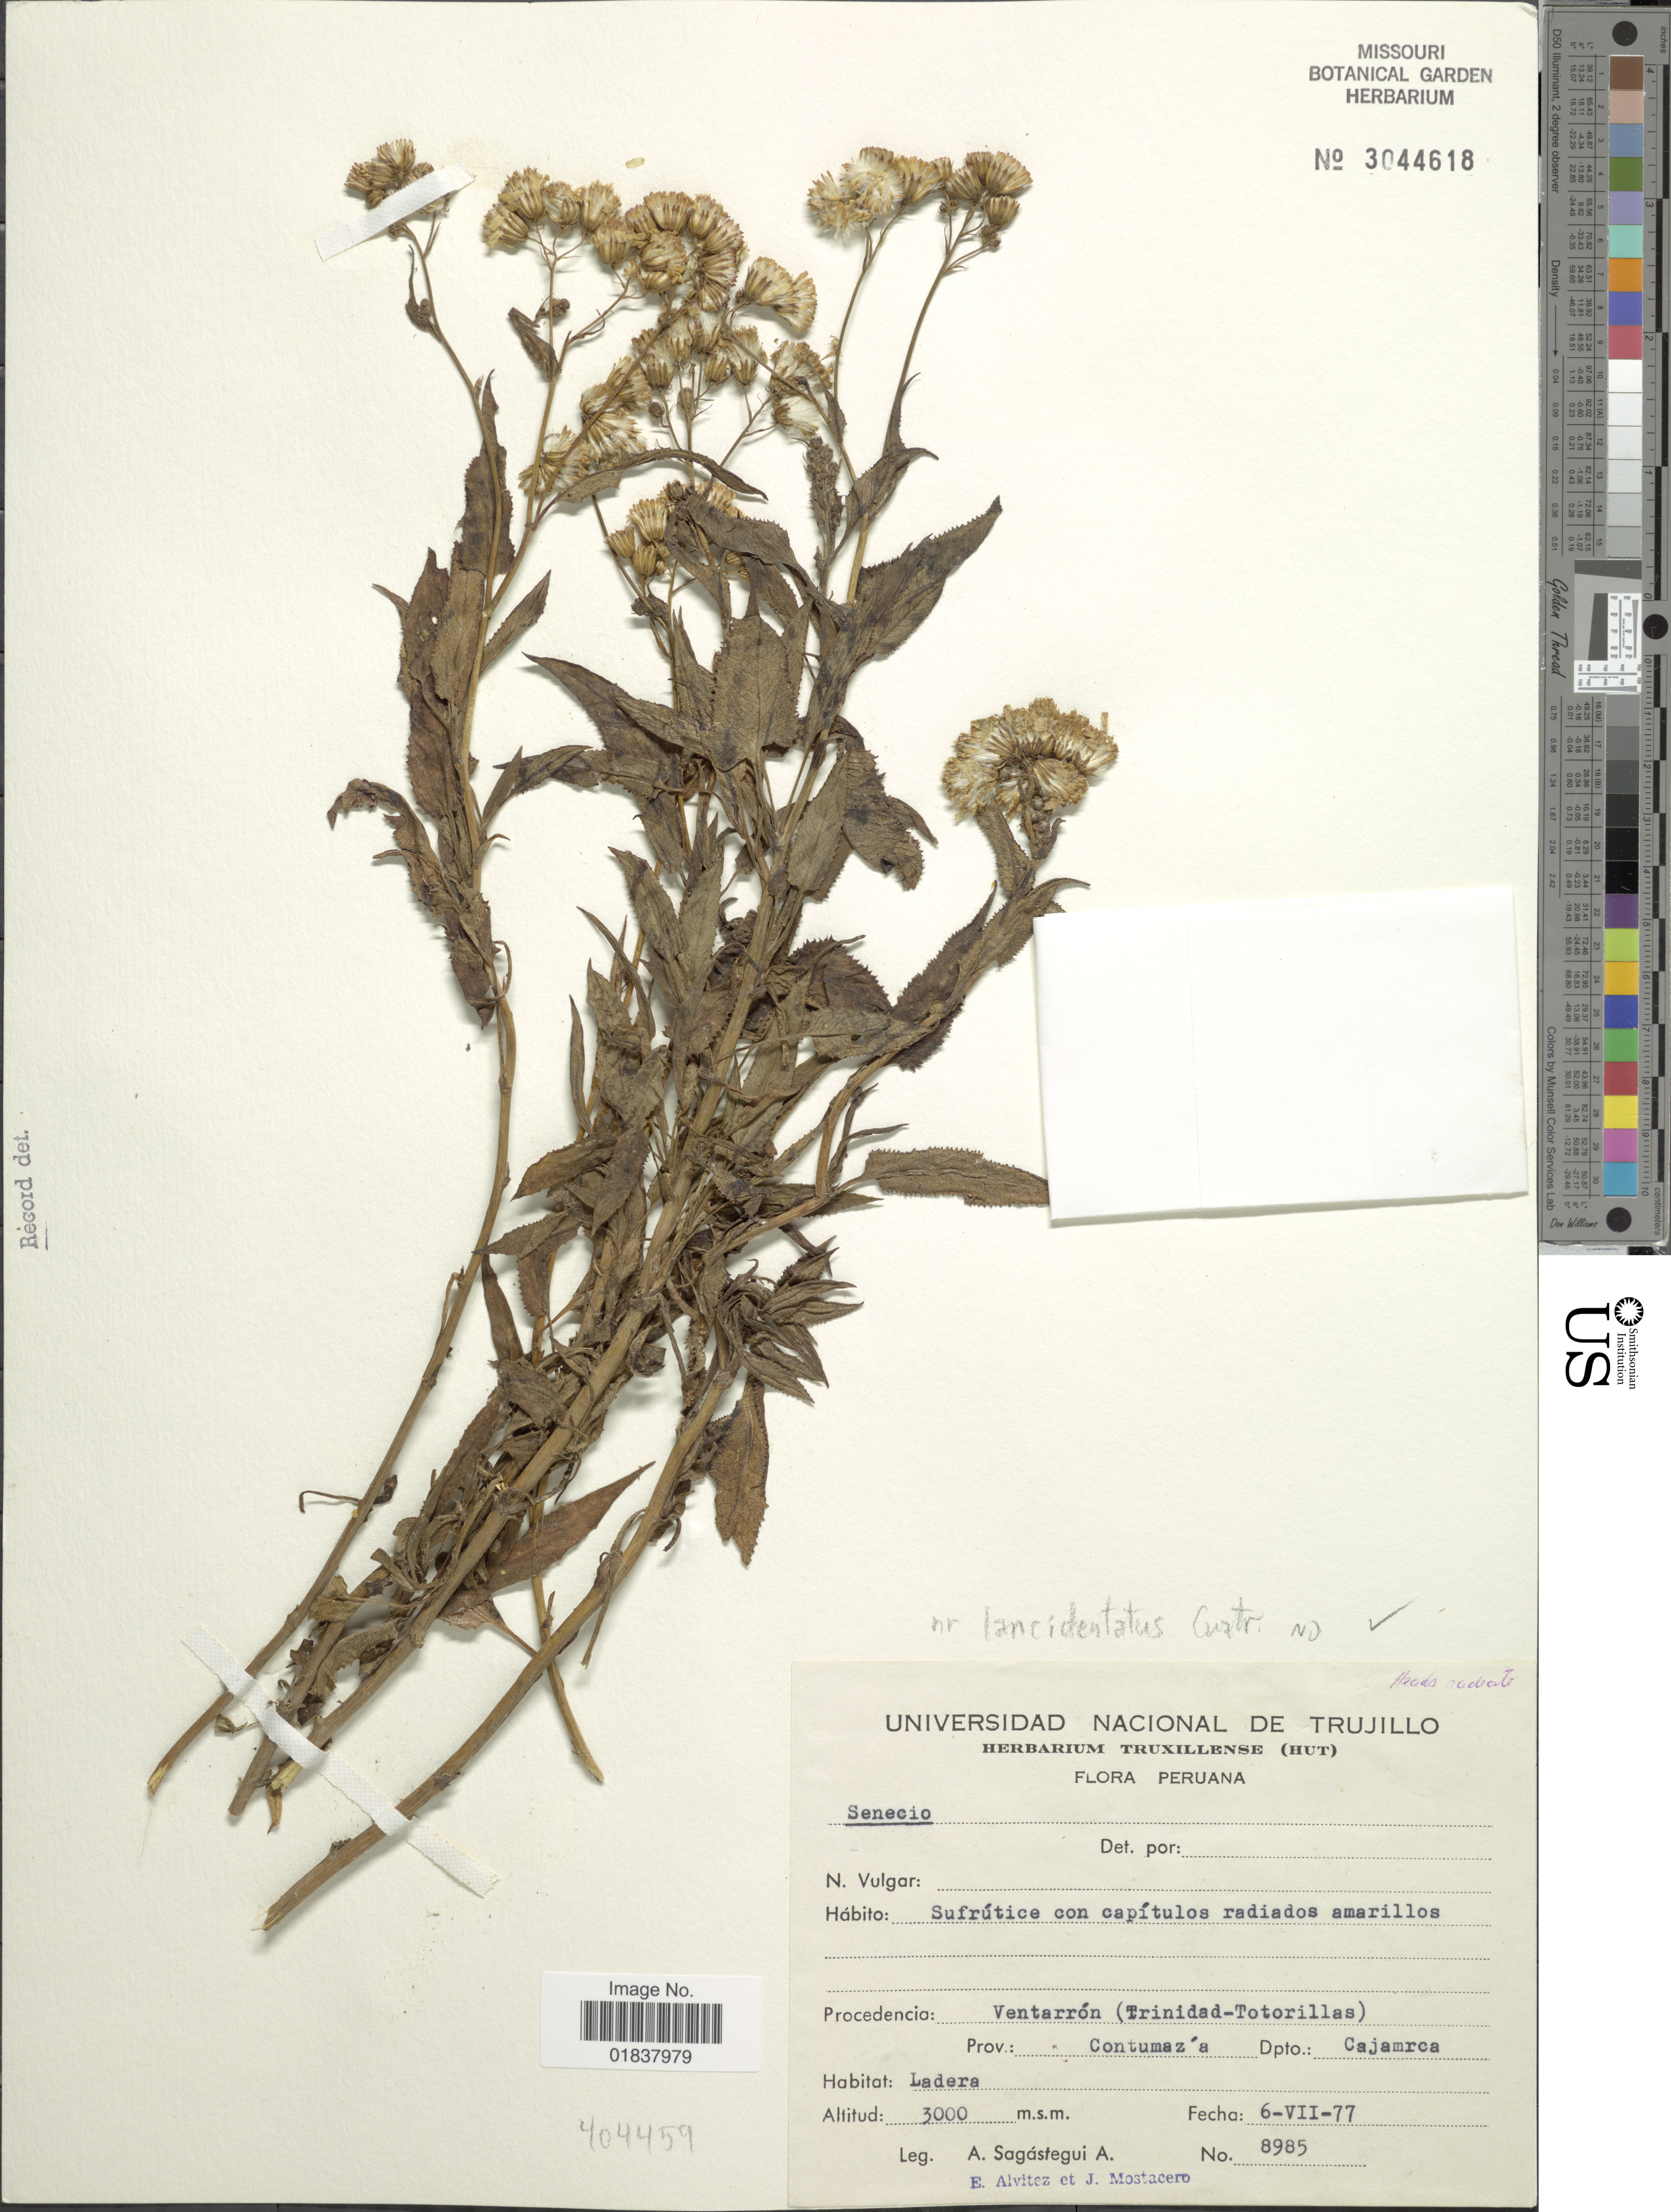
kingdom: Plantae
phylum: Tracheophyta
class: Magnoliopsida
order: Asterales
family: Asteraceae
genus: Senecio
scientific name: Senecio lancidentatus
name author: Cuatrec.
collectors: A. Sagástegui A., E. Alvitez I. & J. Mostacero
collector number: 8985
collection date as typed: Transcribed d/m/y: 6/7/77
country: Peru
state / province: Cajamarca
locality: Ventarron (Trinidad-Totorillas), prov. Contumaza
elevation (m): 3000